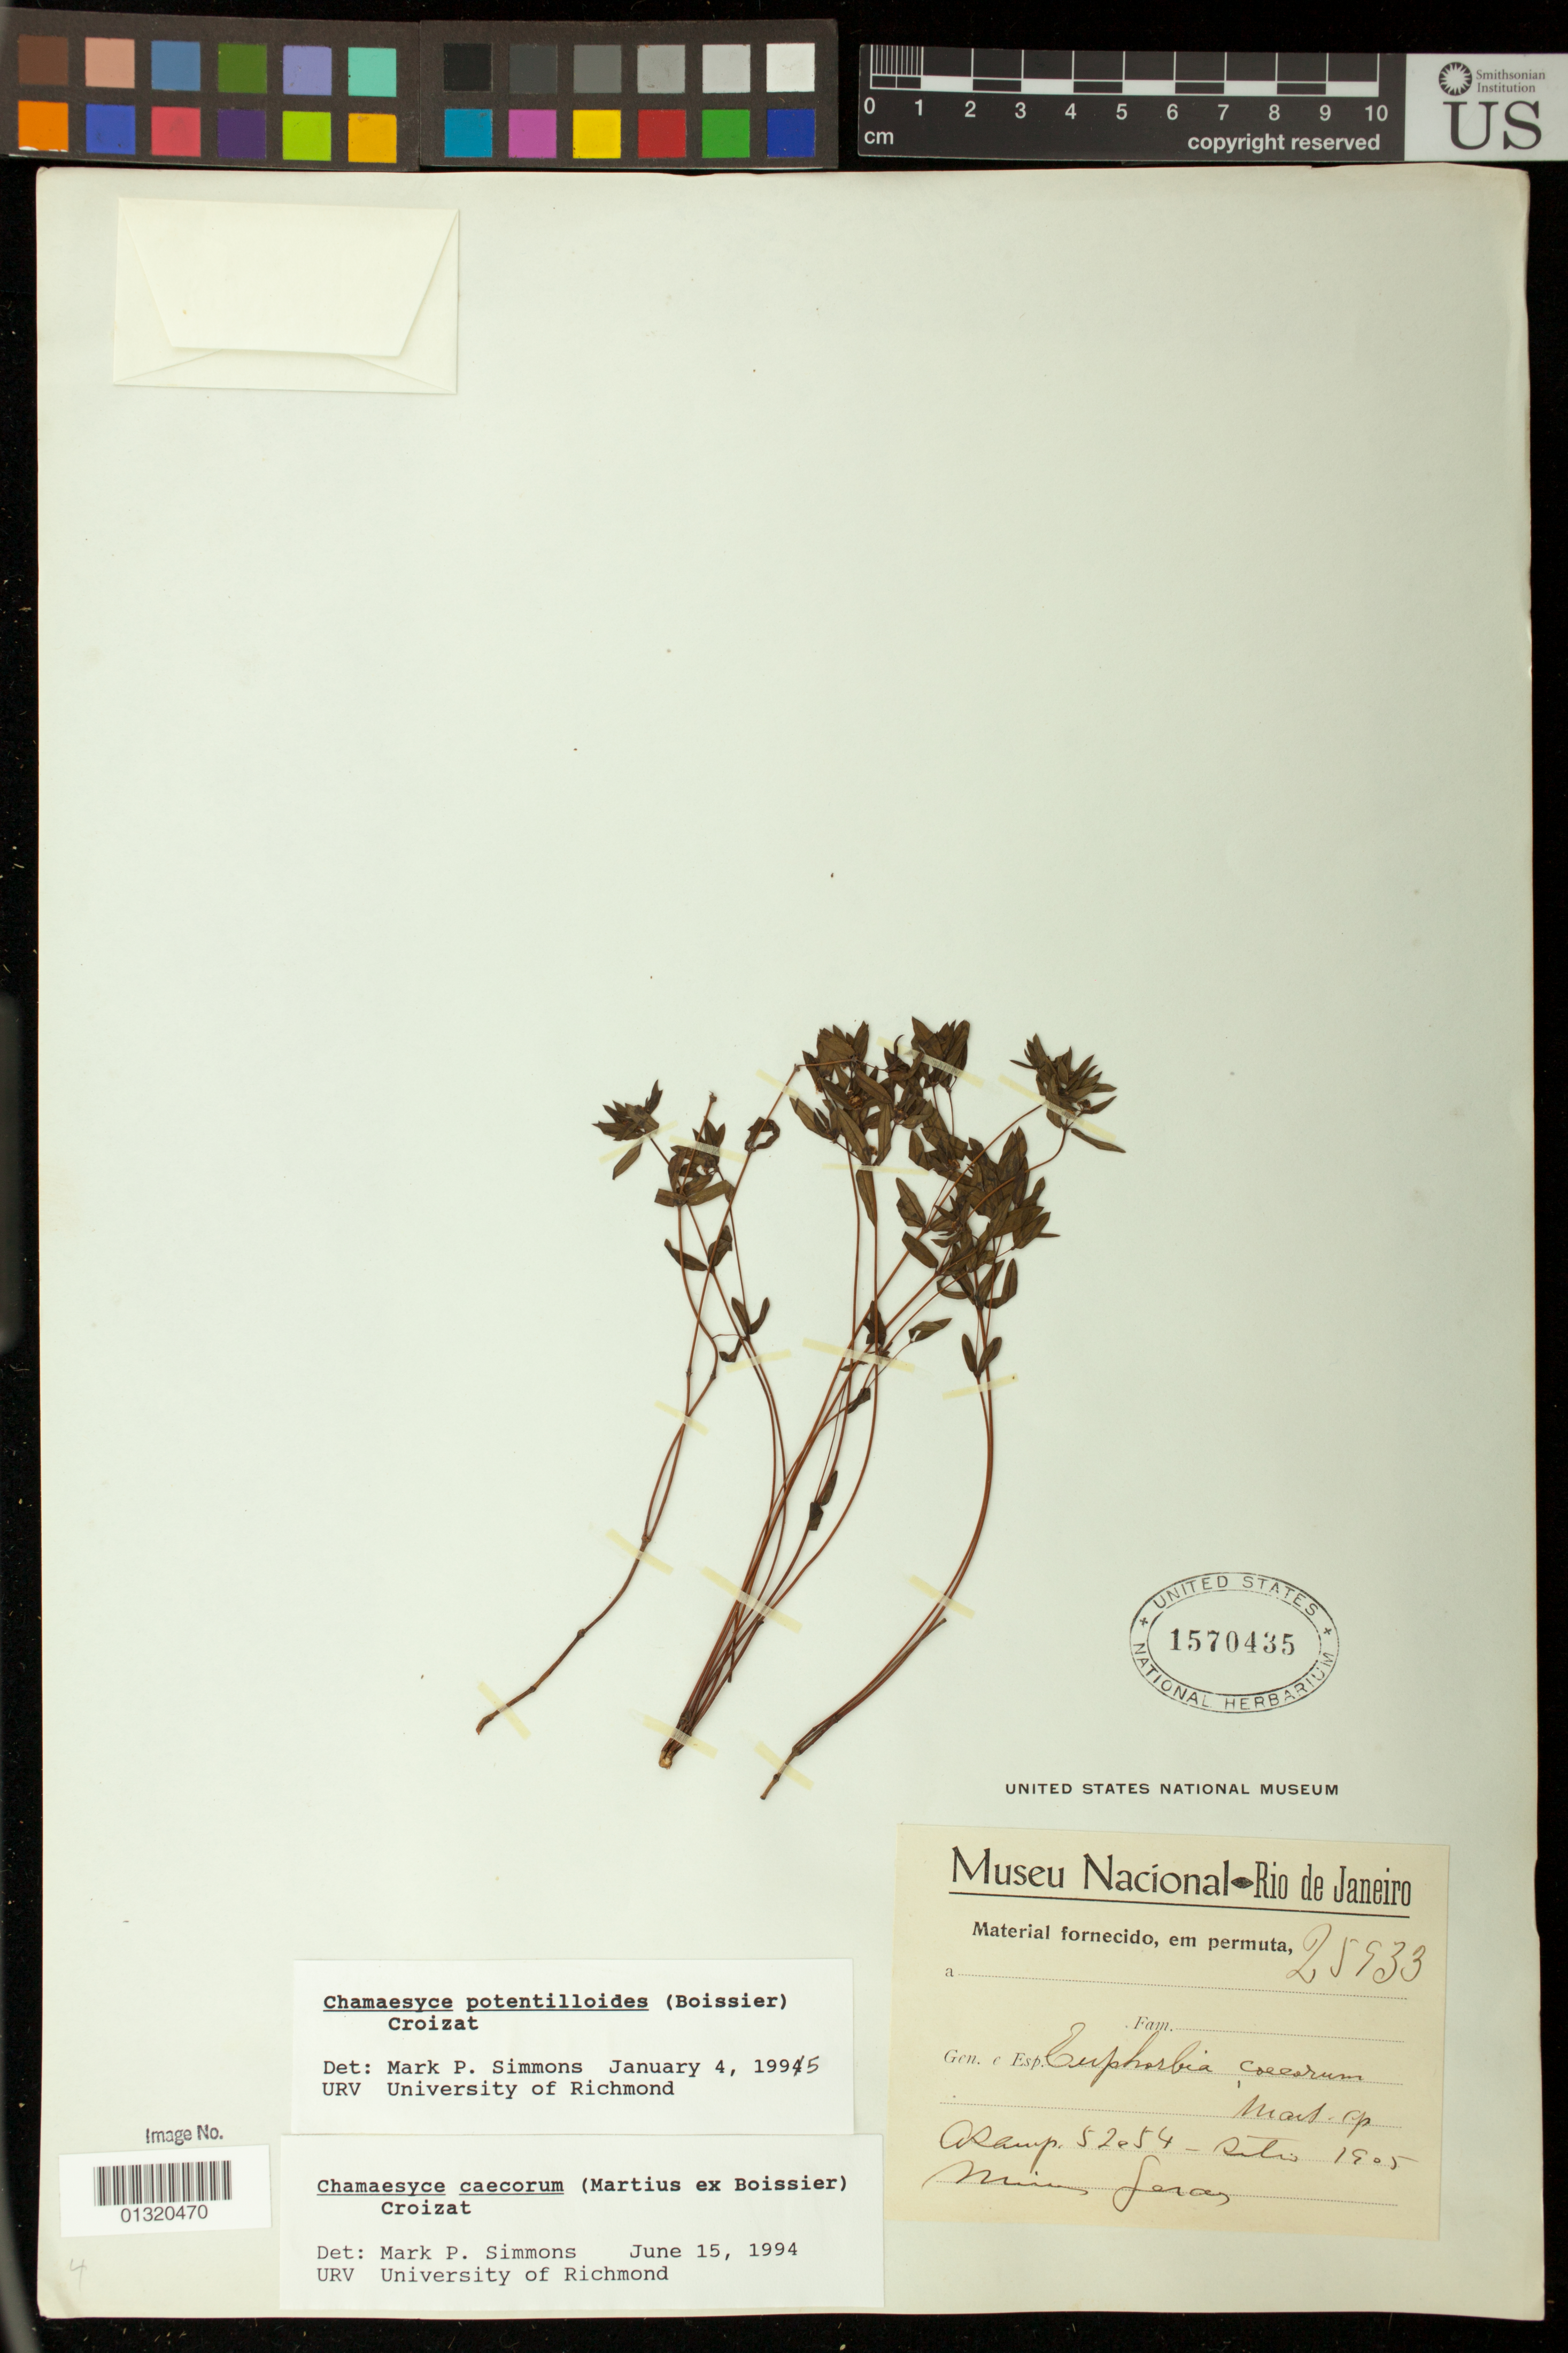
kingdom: Plantae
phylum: Tracheophyta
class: Magnoliopsida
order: Malpighiales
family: Euphorbiaceae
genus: Euphorbia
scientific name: Euphorbia potentilloides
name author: Boiss.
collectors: A. J. Sampaio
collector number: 52054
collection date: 1905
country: Brazil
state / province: Minas Gerais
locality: Sitio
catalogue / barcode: US 1570435